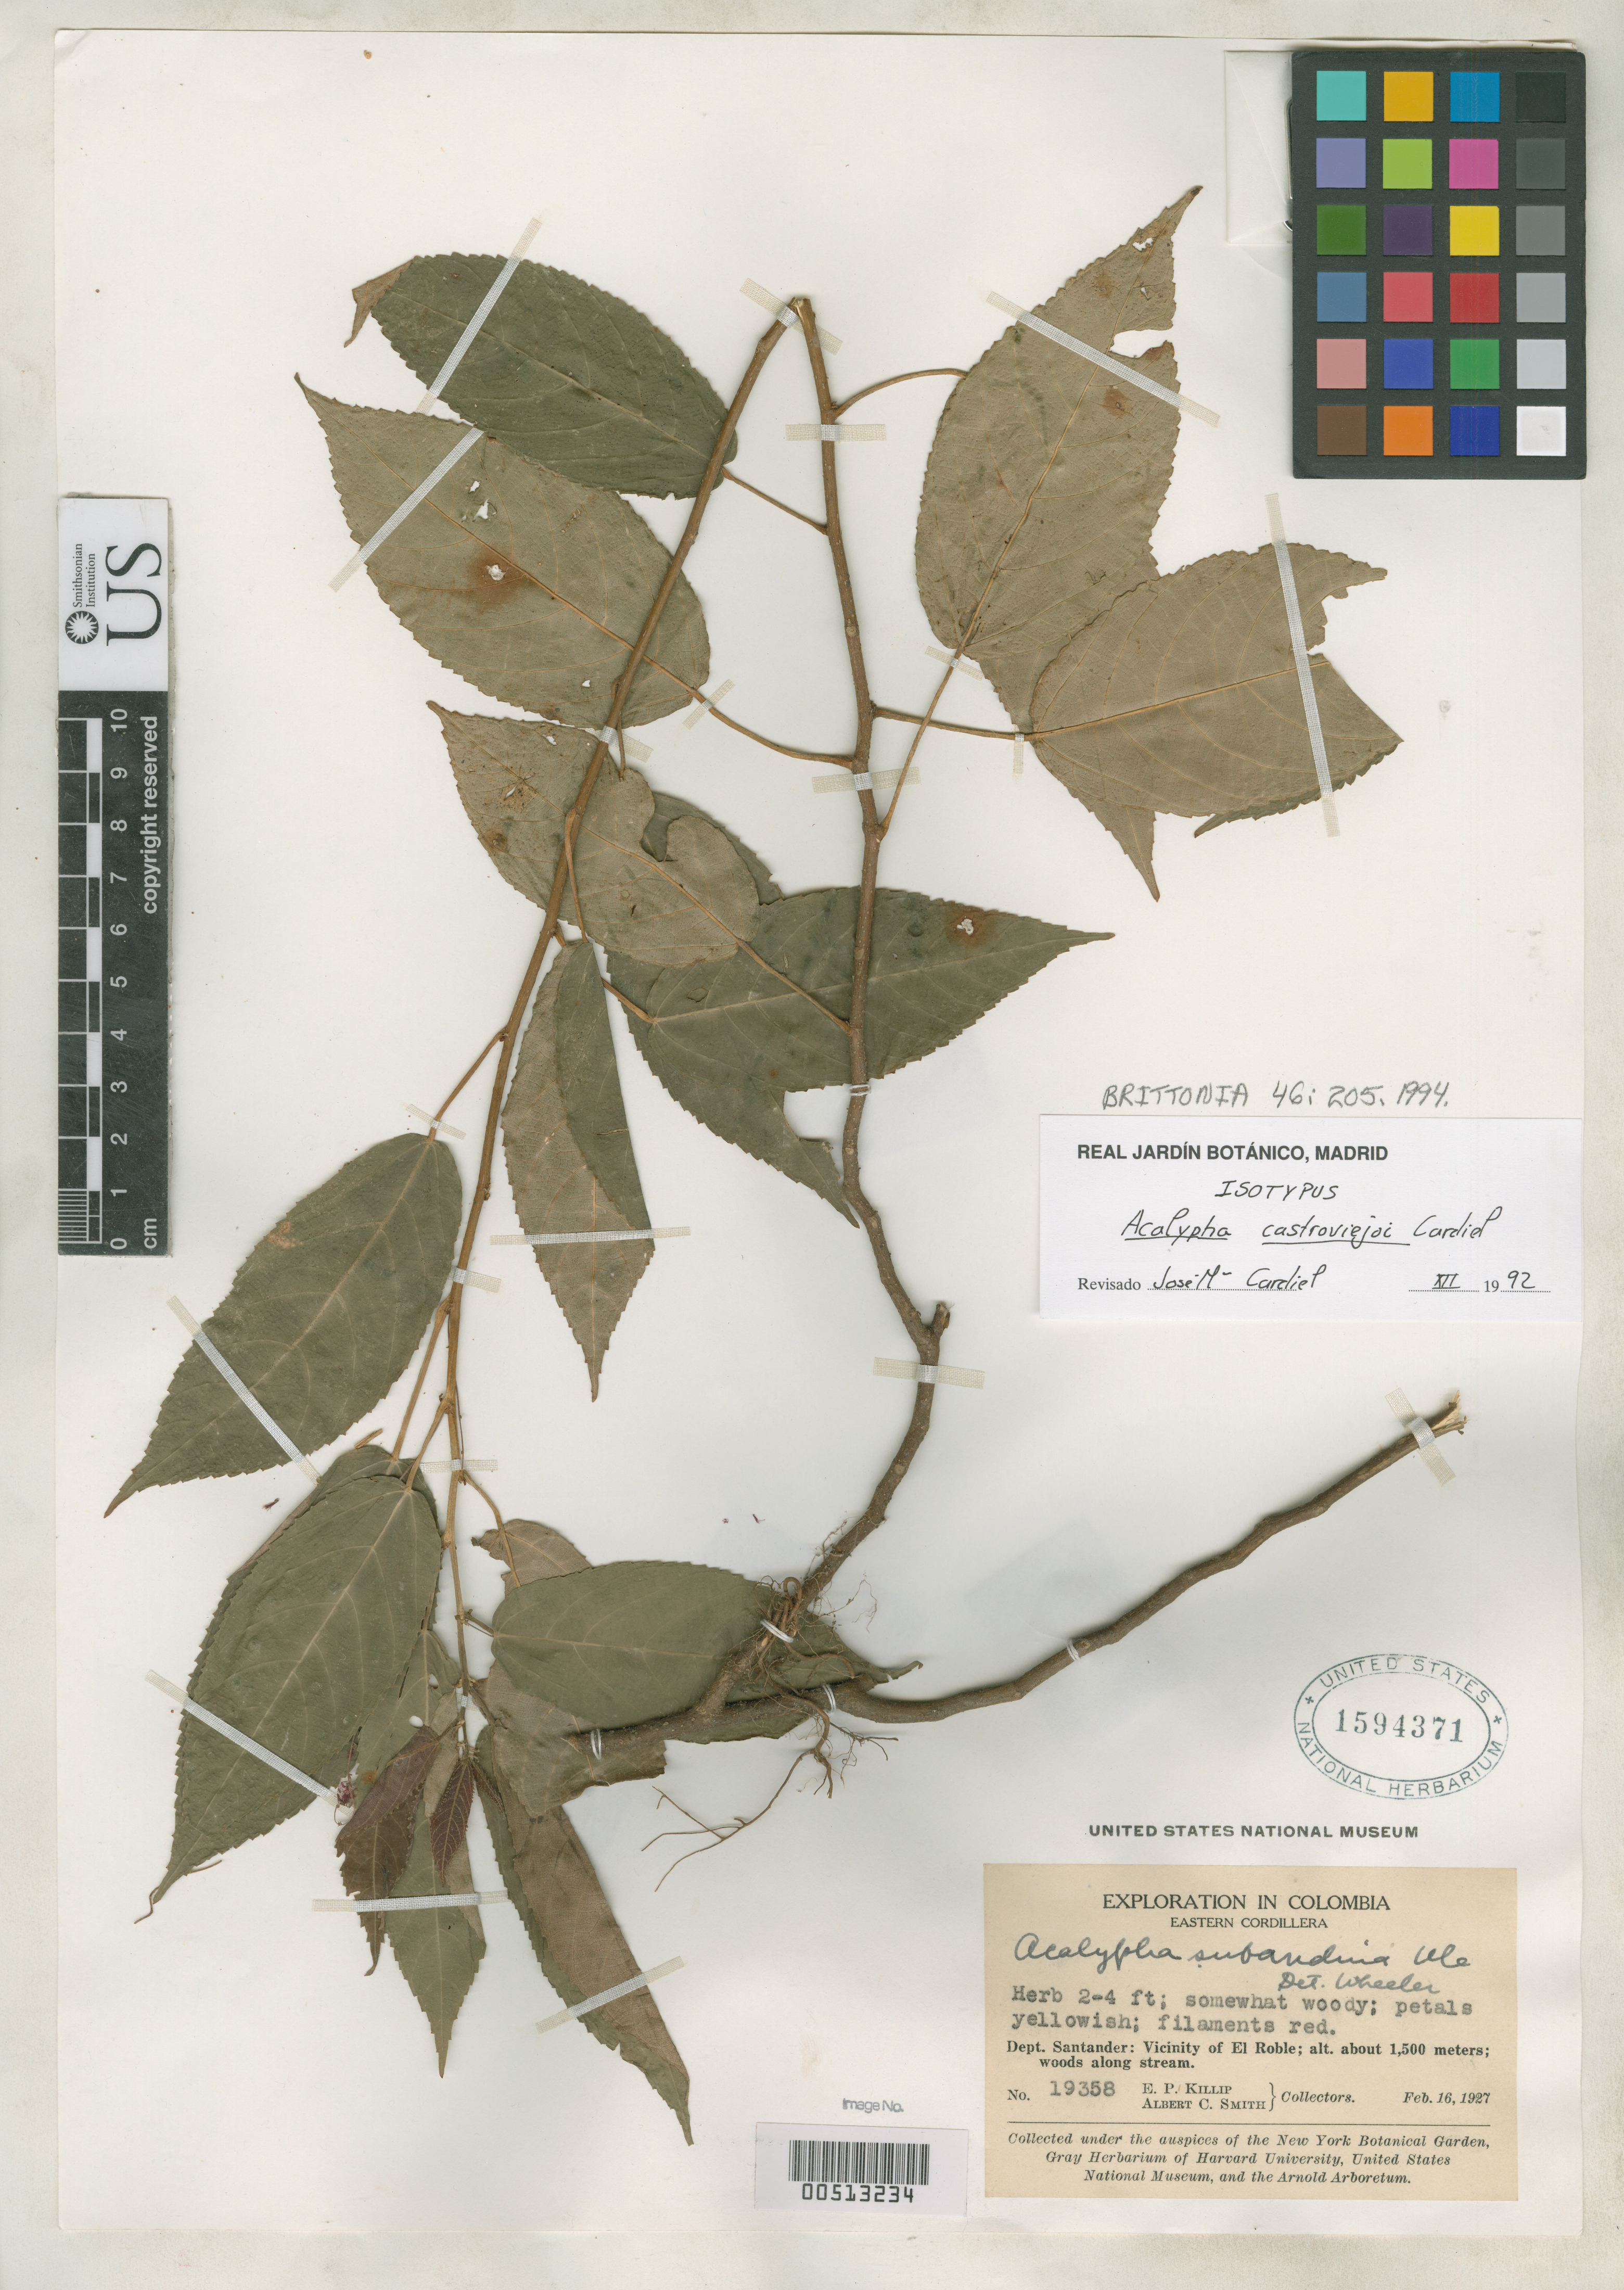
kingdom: Plantae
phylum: Tracheophyta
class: Magnoliopsida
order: Malpighiales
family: Euphorbiaceae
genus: Acalypha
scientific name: Acalypha castroviejoi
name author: Cardiel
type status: Isotype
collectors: E. P. Killip & A. C. Smith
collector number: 19358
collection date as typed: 16 Feb 1927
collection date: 1927-02-16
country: Colombia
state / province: Santander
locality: Eastern Cordillera, vicinity of El Roble.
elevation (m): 1500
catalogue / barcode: US 1594371